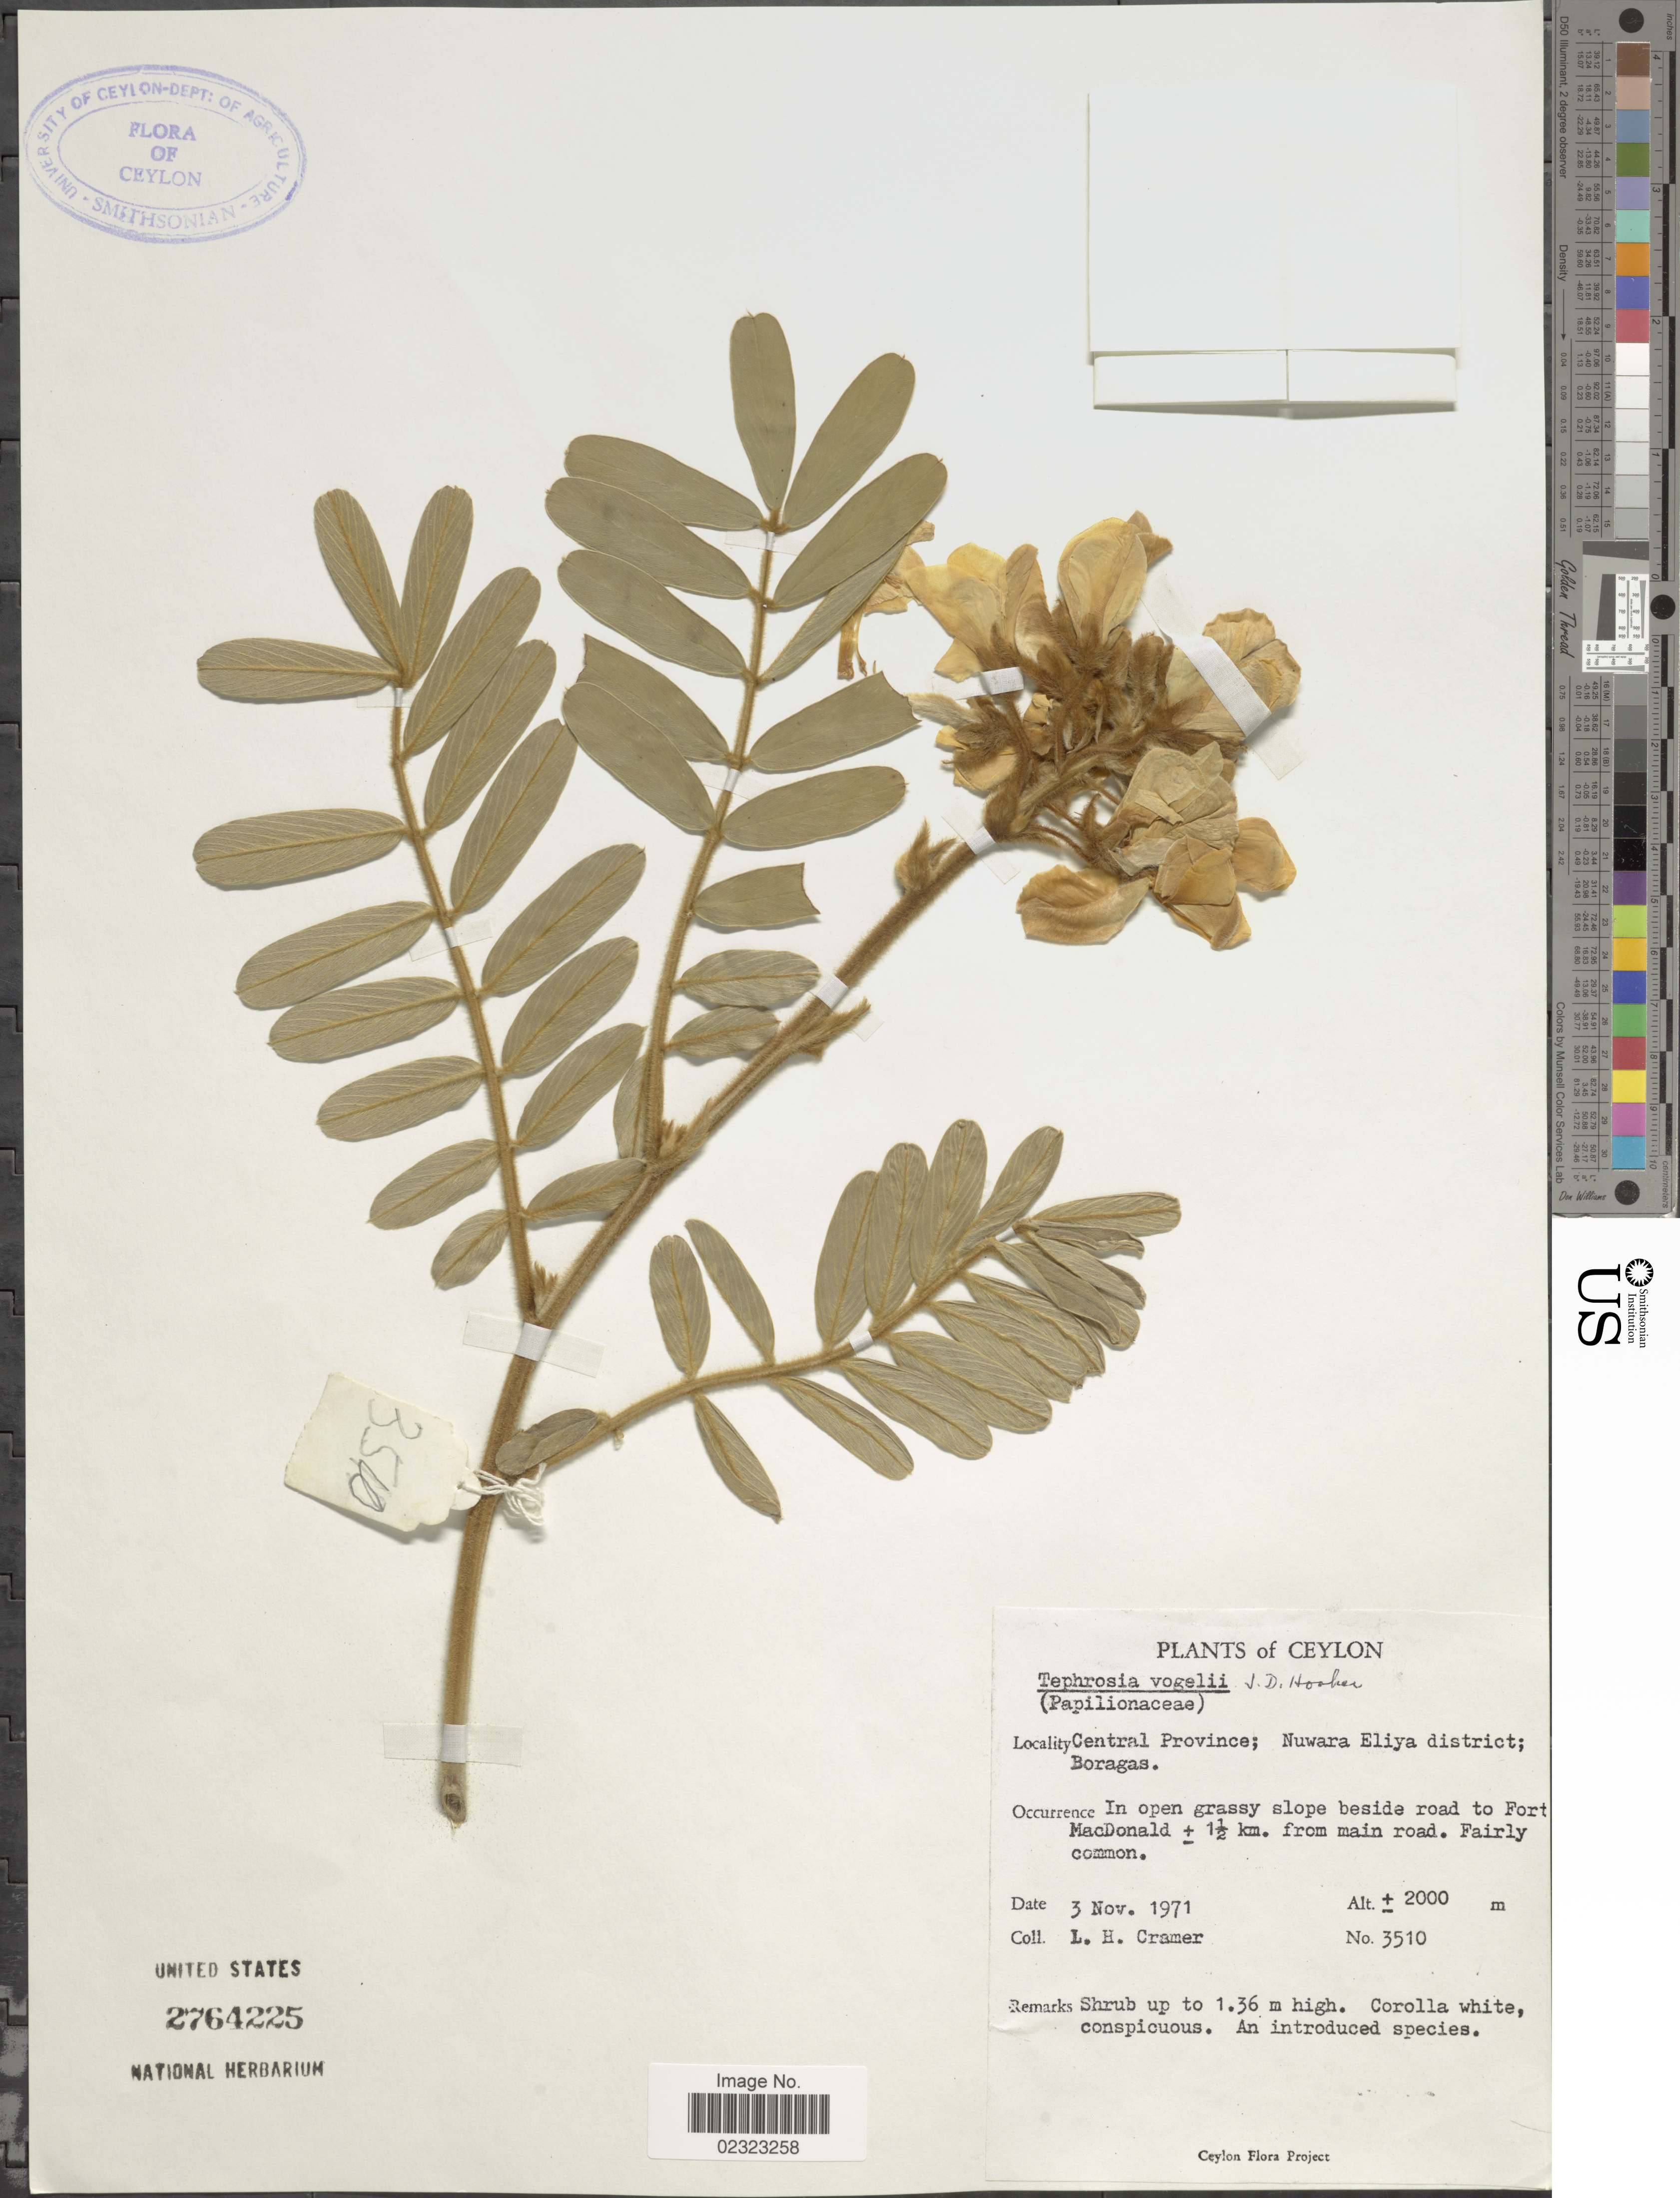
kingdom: Plantae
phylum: Tracheophyta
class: Magnoliopsida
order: Fabales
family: Fabaceae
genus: Tephrosia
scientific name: Tephrosia vogelii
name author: Hook. f.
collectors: L. H. Cramer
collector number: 3510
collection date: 1971-11-03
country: Sri Lanka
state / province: Central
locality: Ceylon, Nuwara Eliya district; Boragas, in open grassy slope beside road to Fort MacDonald ca. 1 1/2 km. from main road.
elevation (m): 2000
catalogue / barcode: US 2764225